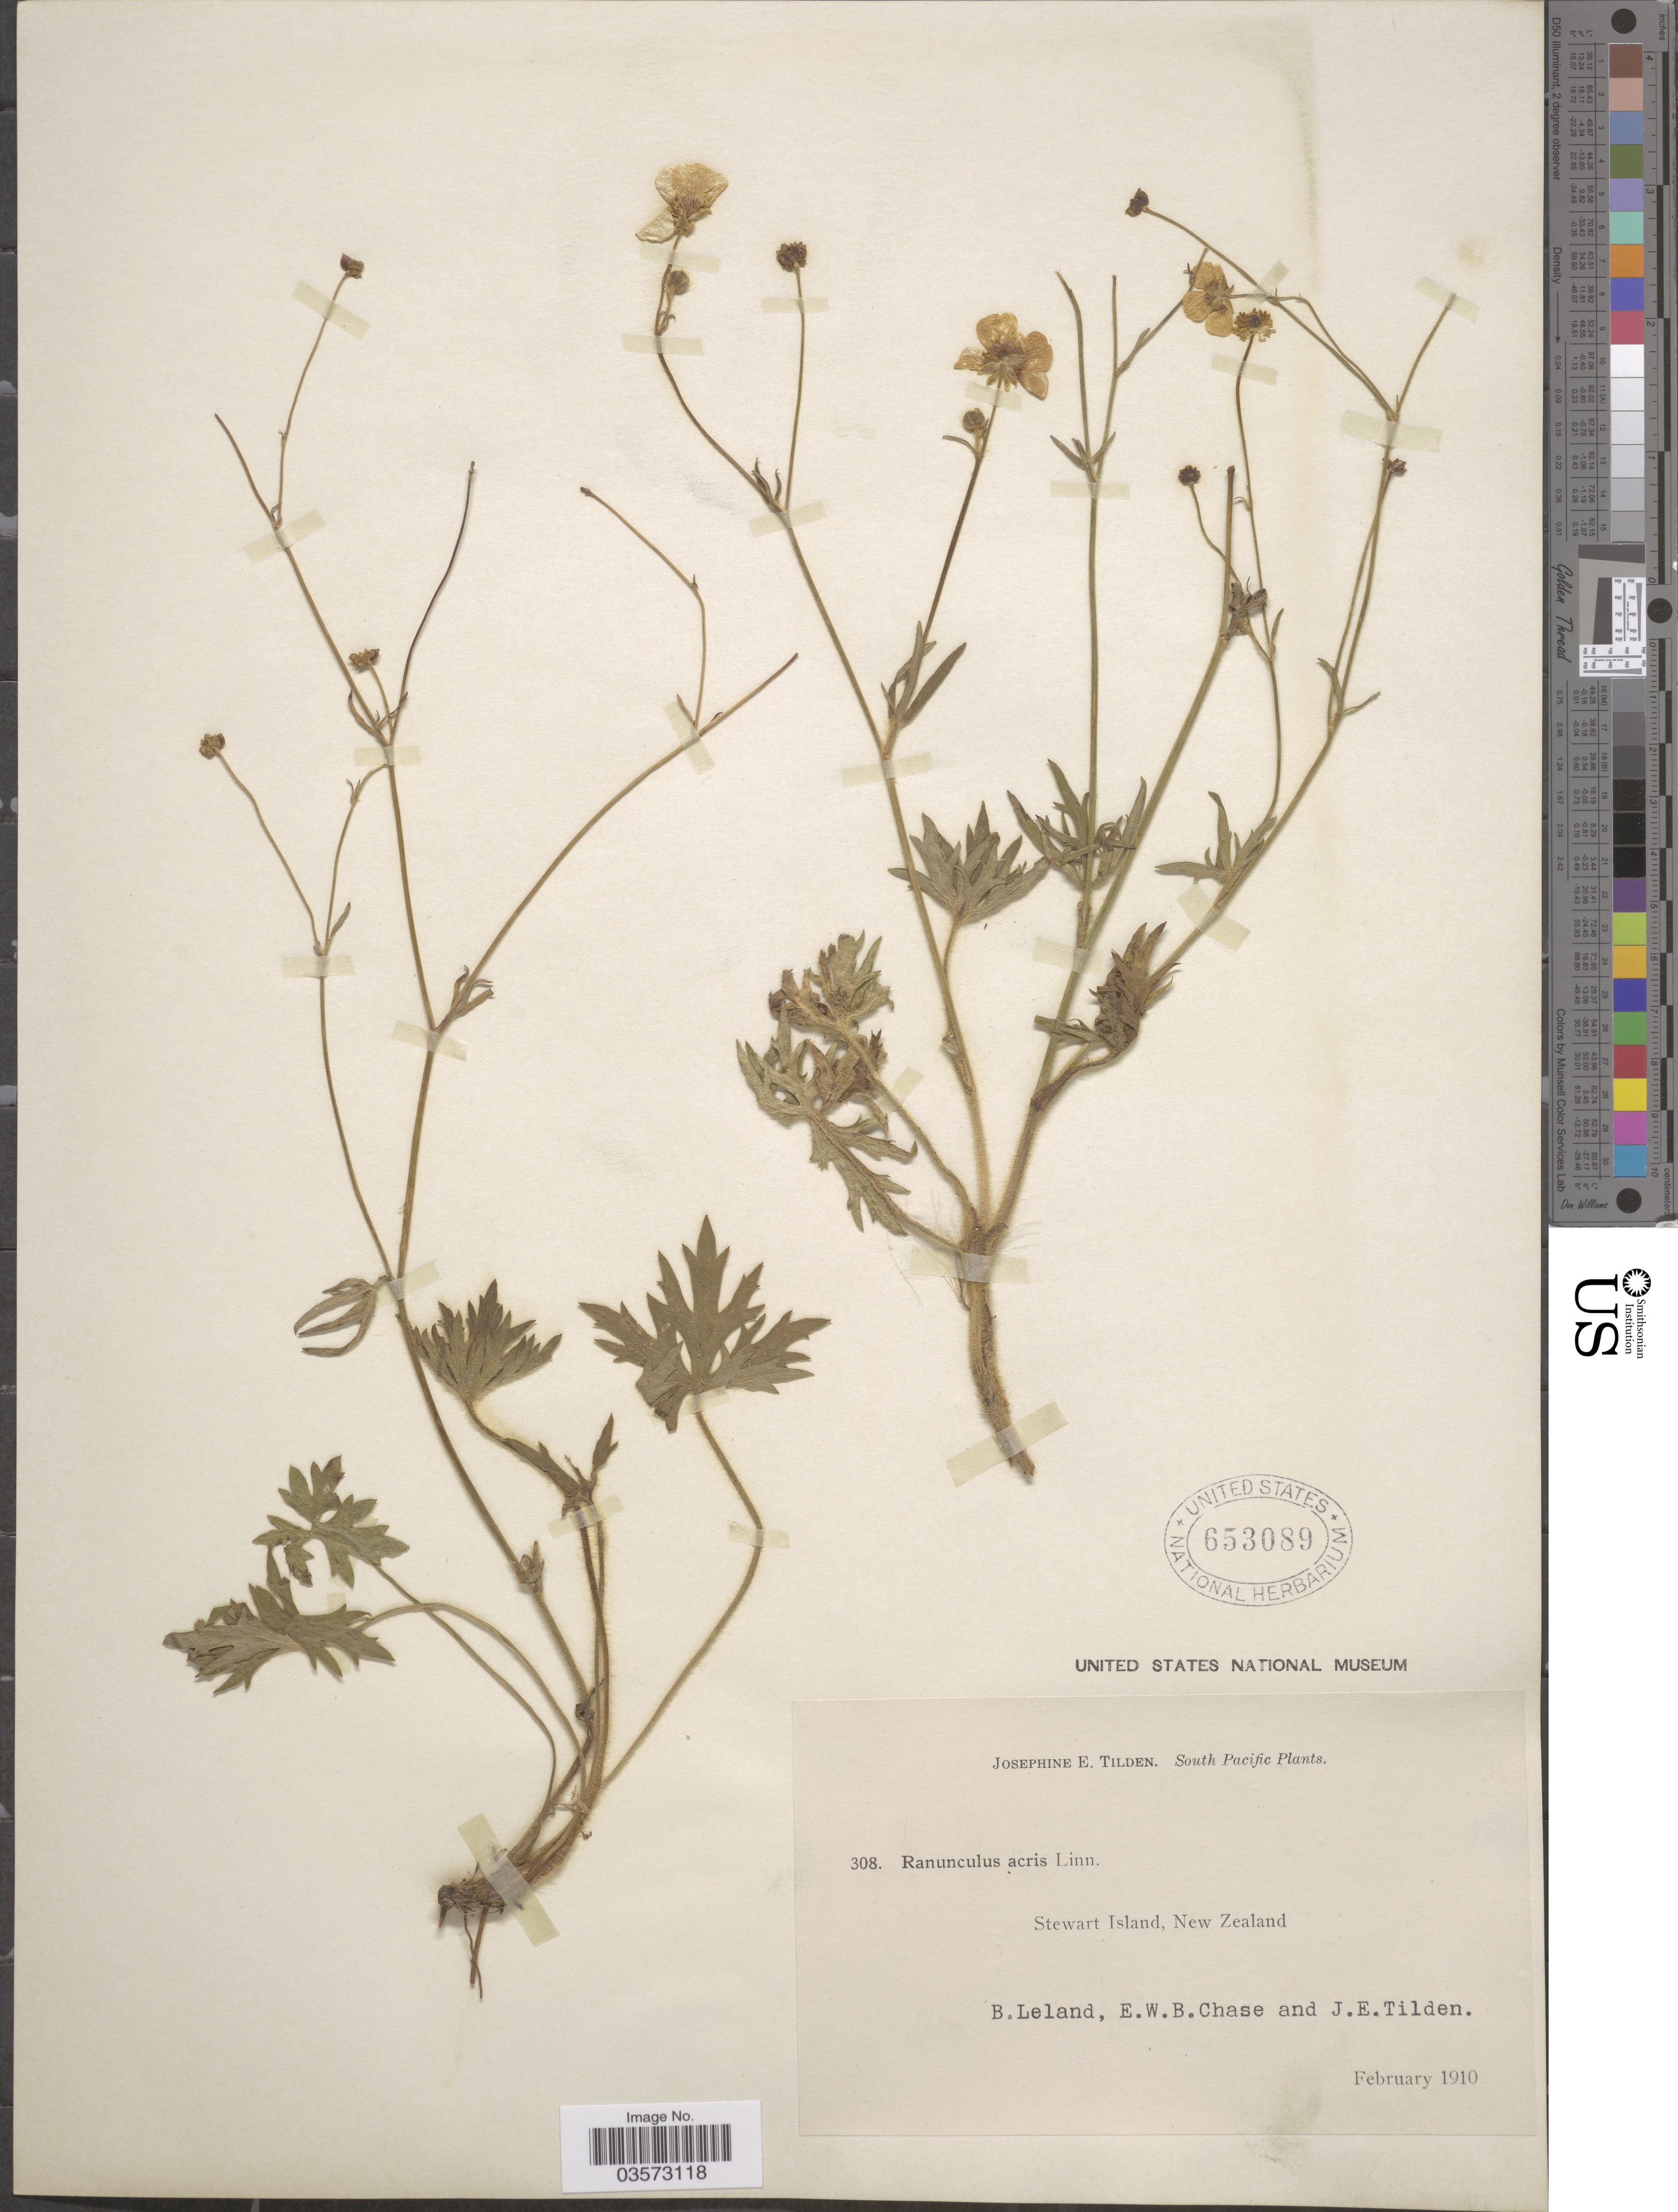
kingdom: Plantae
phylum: Tracheophyta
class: Magnoliopsida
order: Ranunculales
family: Ranunculaceae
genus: Ranunculus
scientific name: Ranunculus acris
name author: L.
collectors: B. Leland, E. W. Chase & J. E. Tilden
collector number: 308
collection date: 1910-02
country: New Zealand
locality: South Pacific. Stewart Island.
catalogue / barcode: US 653089